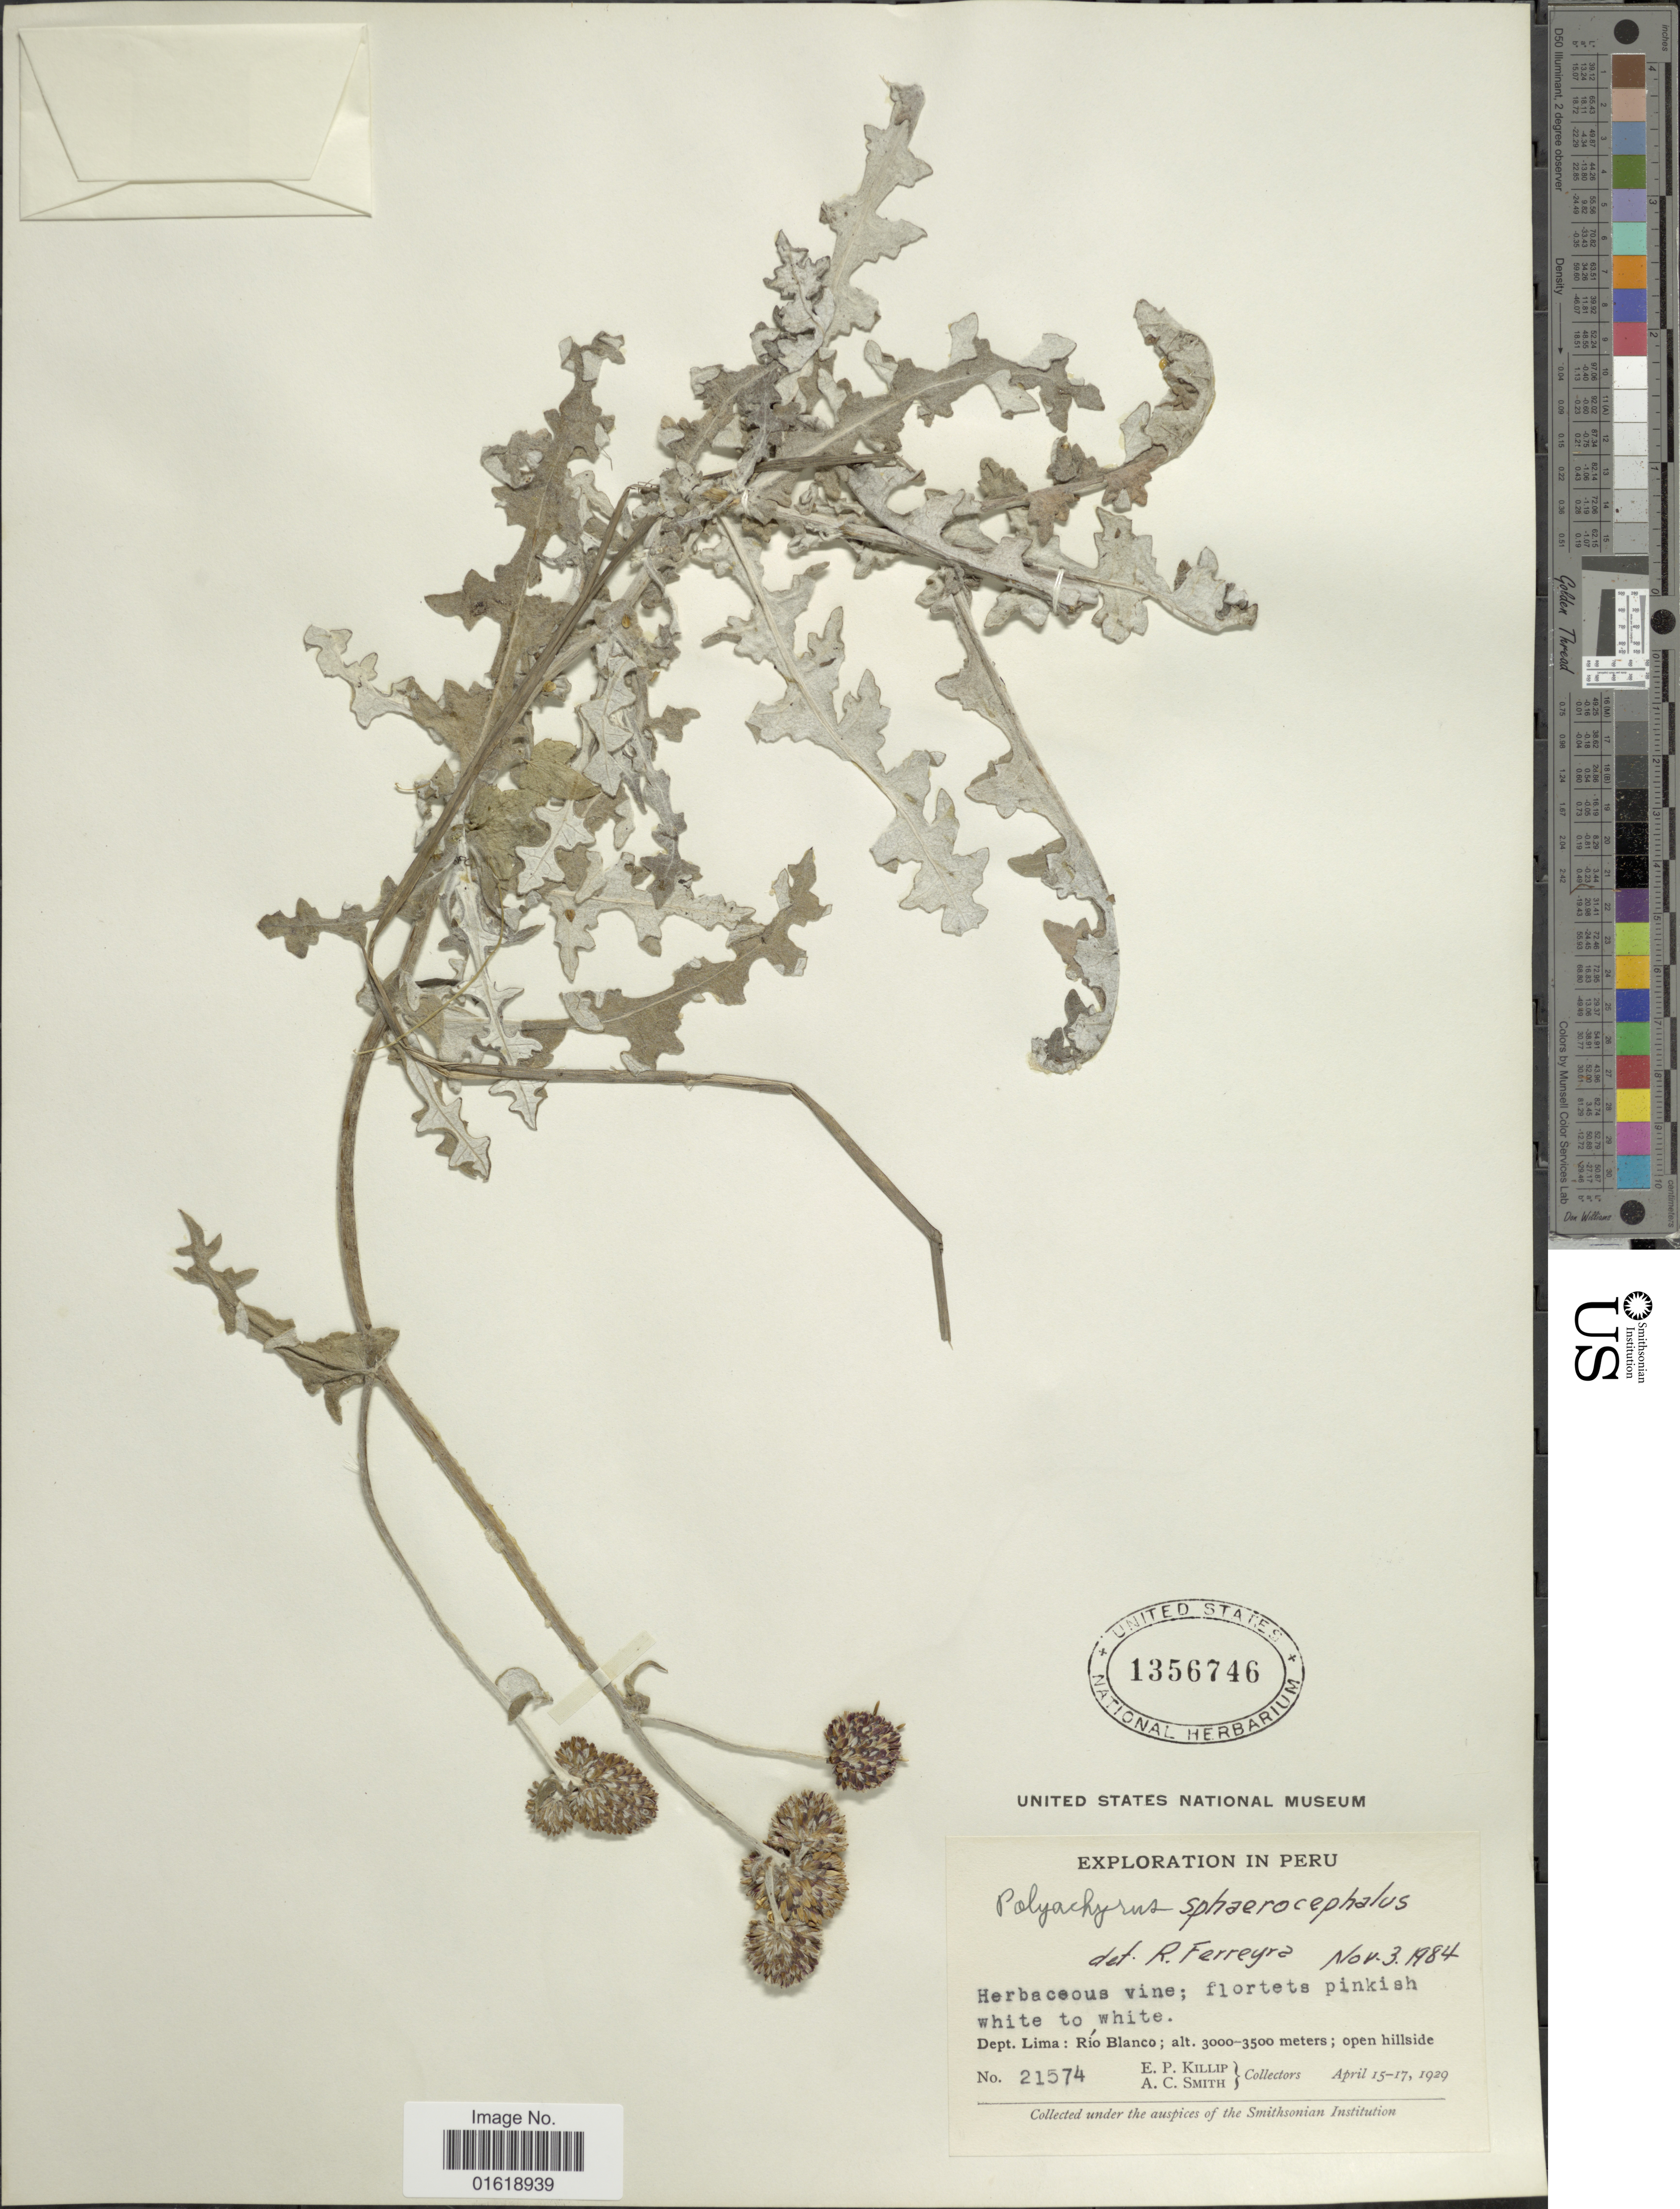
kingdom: Plantae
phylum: Tracheophyta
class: Magnoliopsida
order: Asterales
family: Asteraceae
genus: Polyachyrus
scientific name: Polyachyrus sphaerocephalus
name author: D. Don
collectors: E. P. Killip & A. C. Smith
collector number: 21574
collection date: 1929-04-15/1929-04-17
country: Peru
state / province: Lima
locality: Dept. Lima: Río Blanco.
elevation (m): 3000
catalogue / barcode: US 1356746